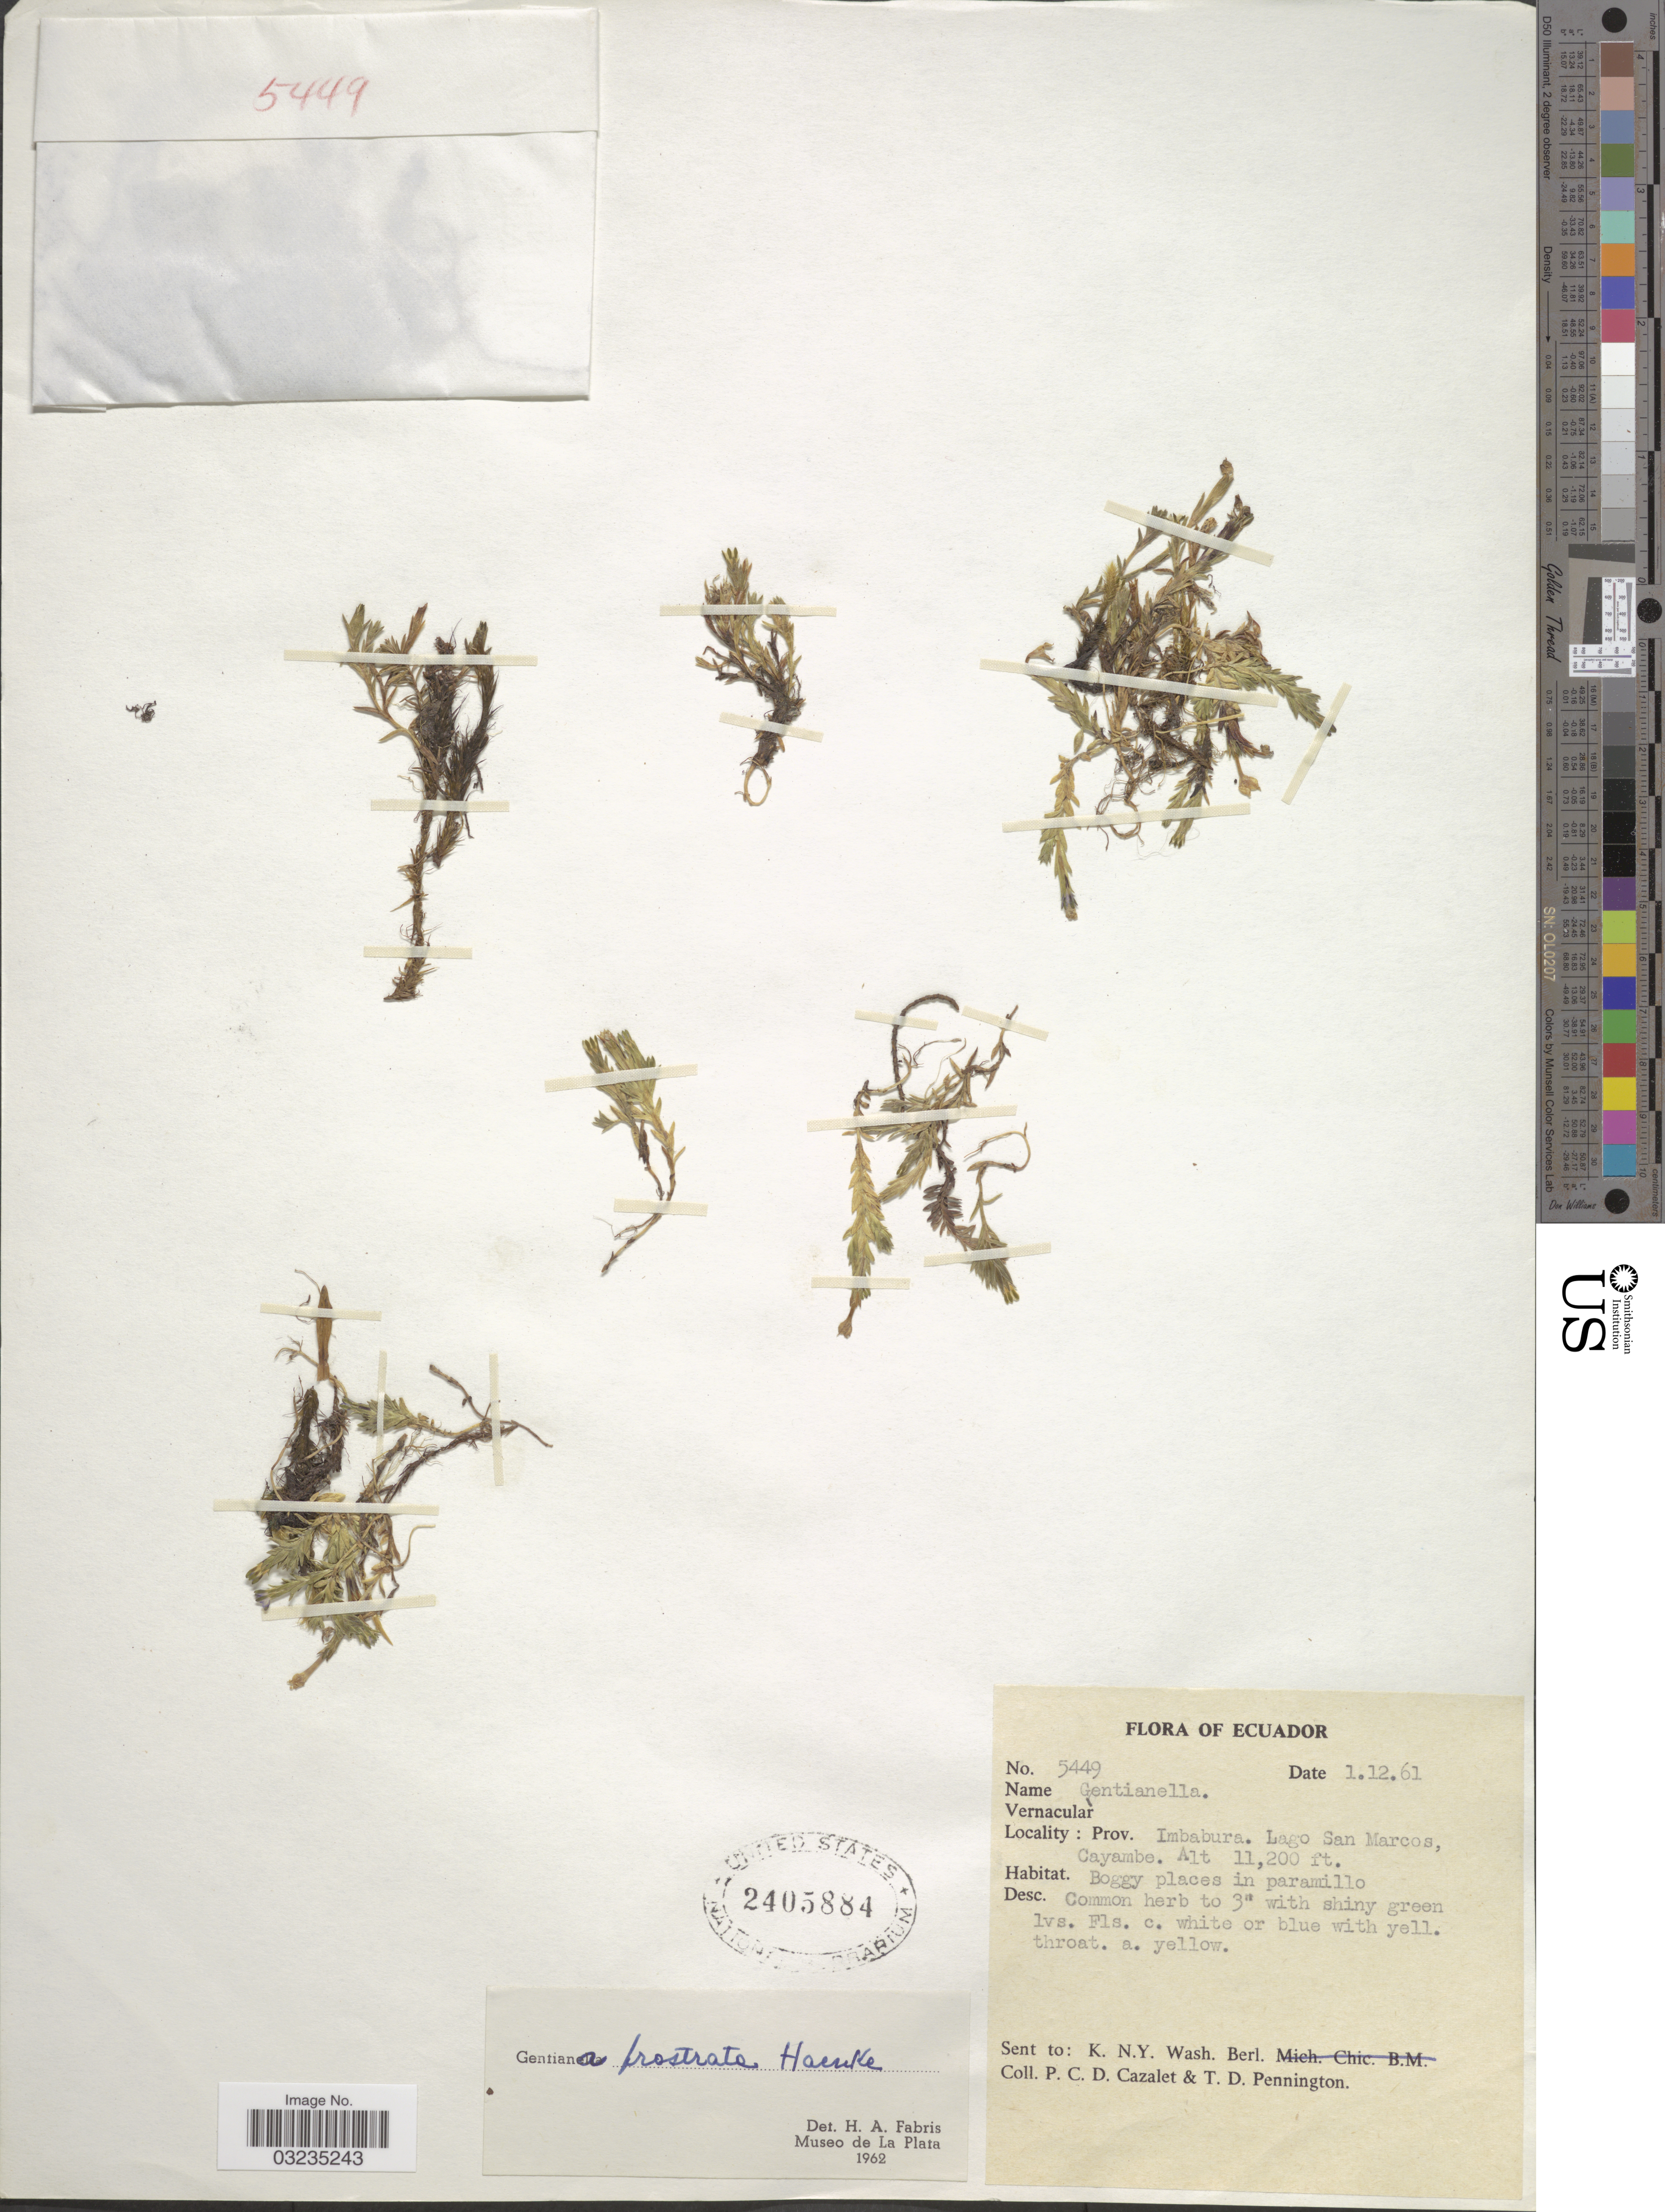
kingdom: Plantae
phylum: Tracheophyta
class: Magnoliopsida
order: Gentianales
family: Gentianaceae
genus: Gentiana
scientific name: Gentiana prostrata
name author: Haenke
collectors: P. C. D. Cazalet & T. D. Pennington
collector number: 5449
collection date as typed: Transcribed d/m/y: 1/12/61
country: Ecuador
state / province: Imbabura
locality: Prov. Imbabura. Lago San Marcos, Cayambe.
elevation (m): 3414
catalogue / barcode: US 2405884